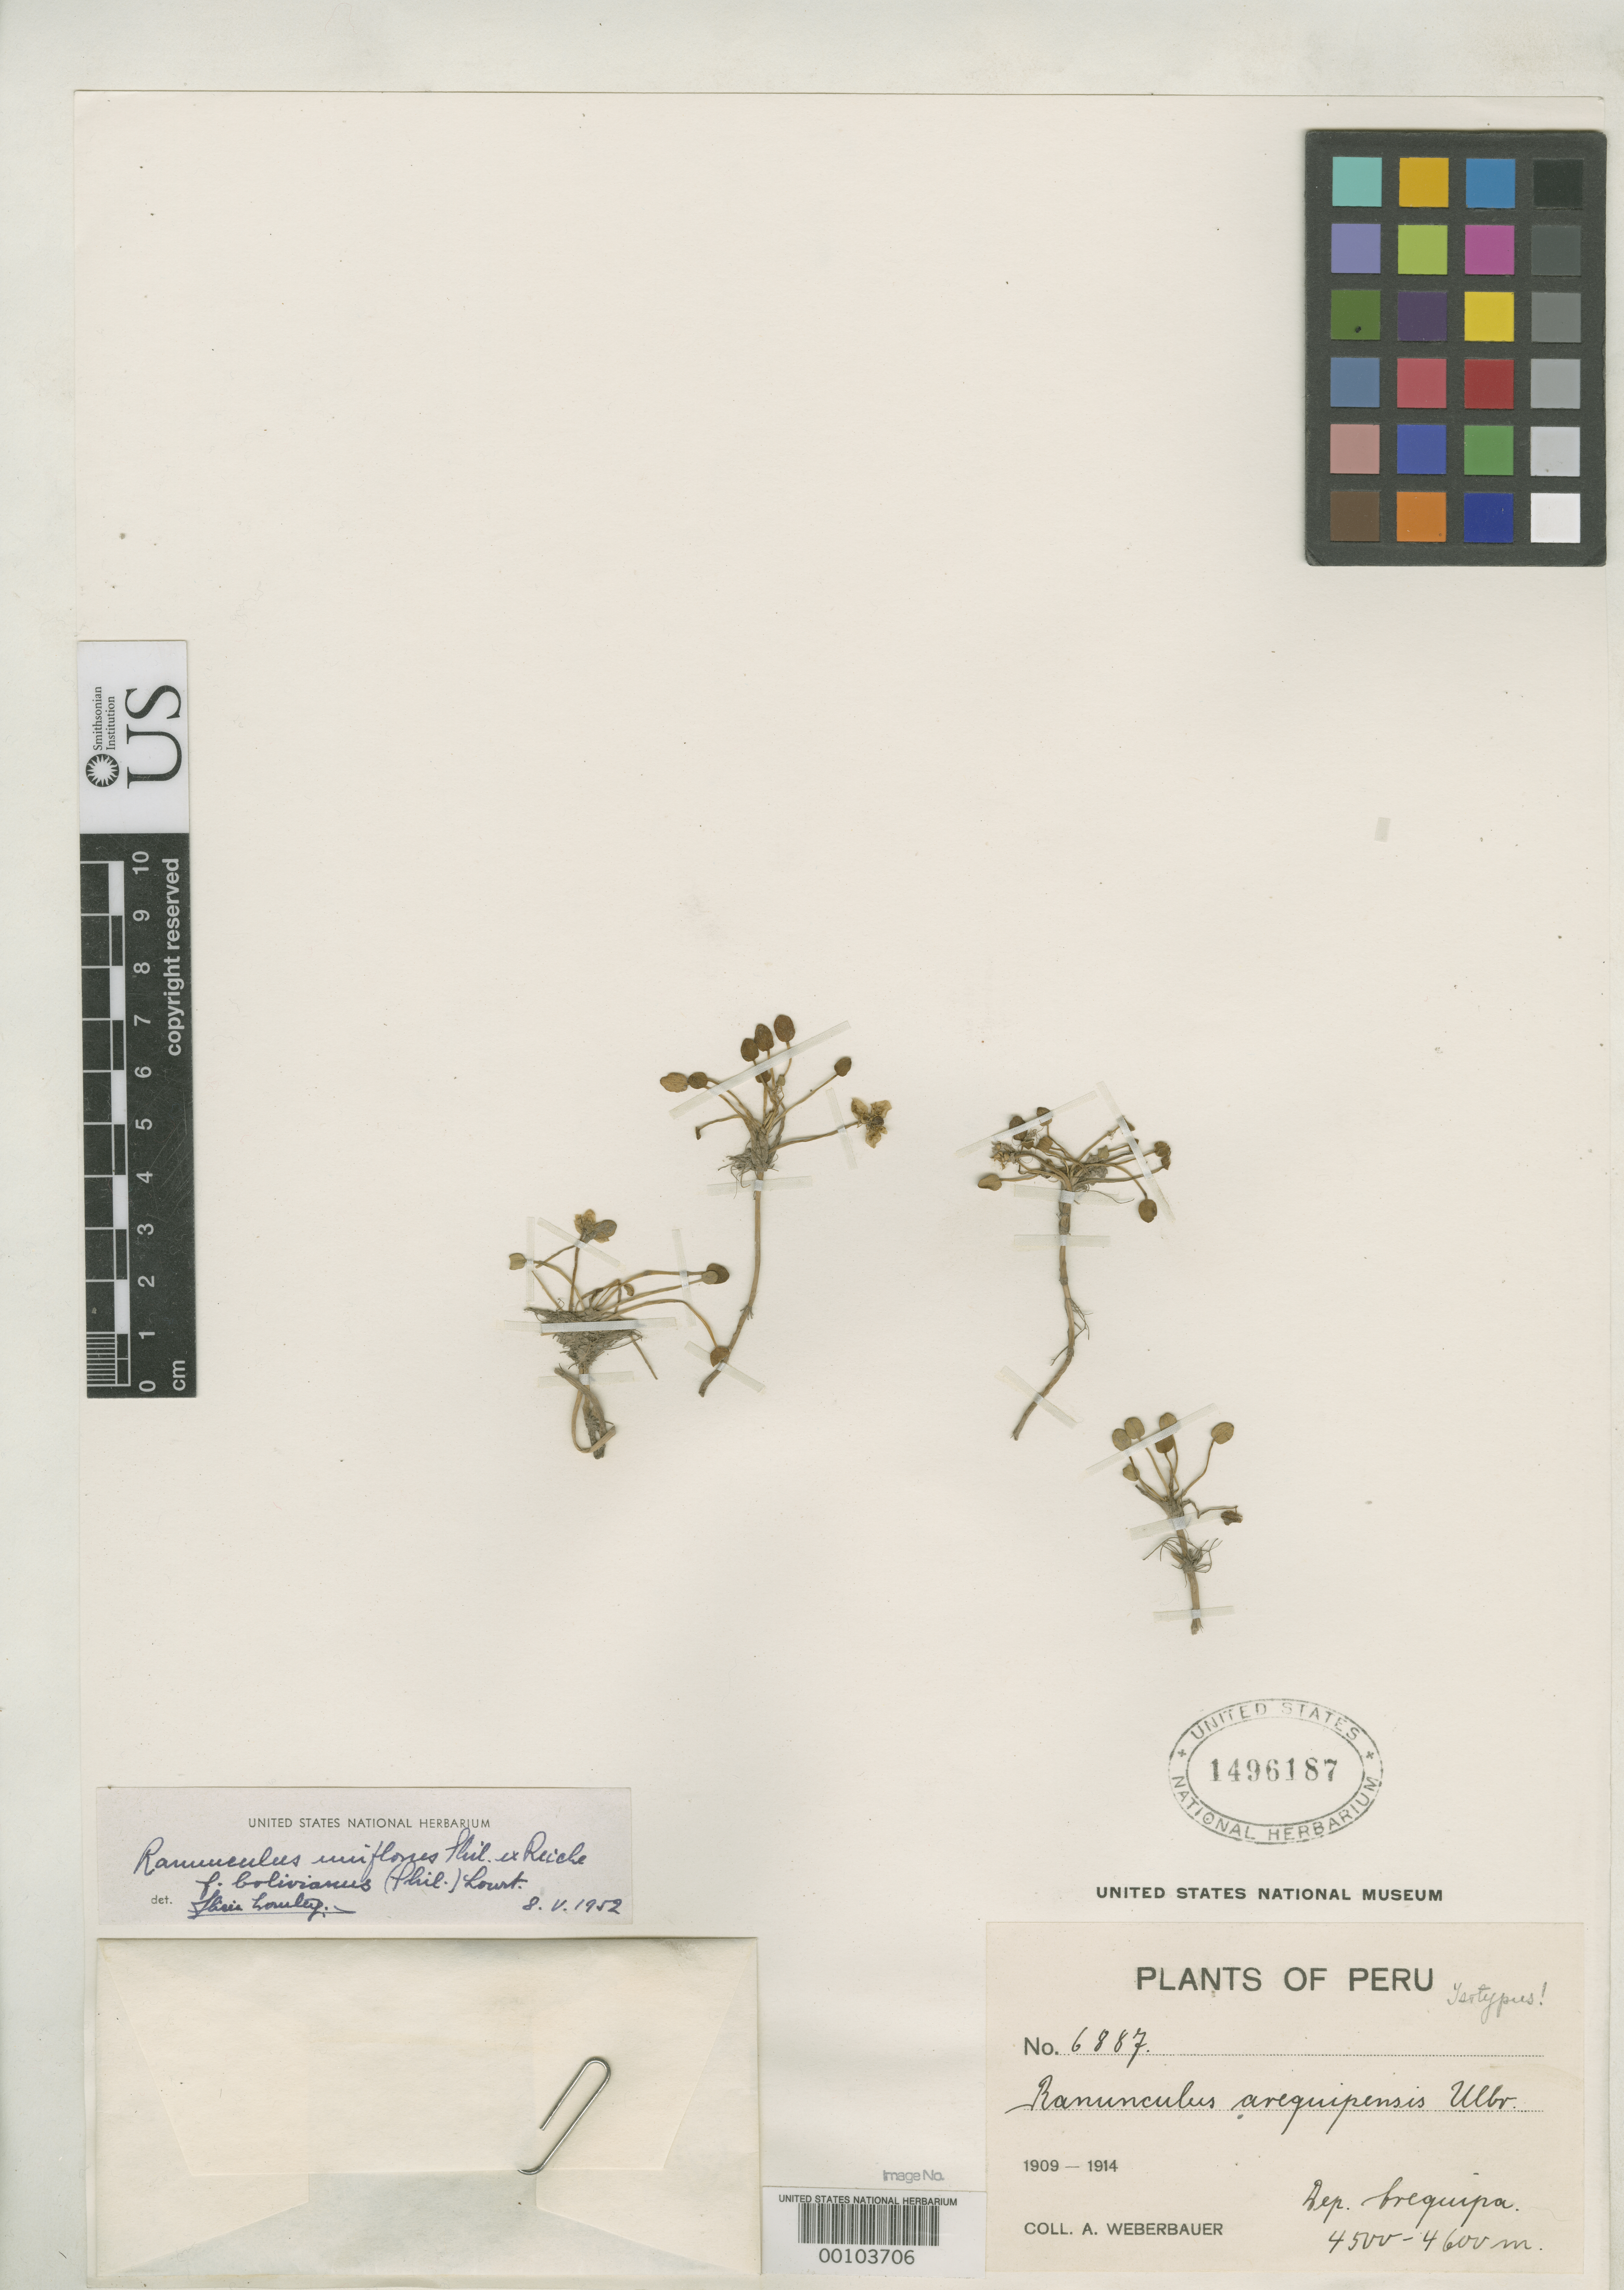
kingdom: Plantae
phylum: Tracheophyta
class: Magnoliopsida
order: Ranunculales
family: Ranunculaceae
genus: Ranunculus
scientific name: Ranunculus arequipensis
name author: Ulbr.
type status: Isotype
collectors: A. Weberbauer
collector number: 6887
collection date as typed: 1909 to -- --- 1914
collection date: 1909/1914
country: Peru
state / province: San Martín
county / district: Mariscal Cáceres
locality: Rio Huallaga, margen Derecha del; Balsa Probana; dtto. Tocache Nuevo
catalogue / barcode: US 1496187